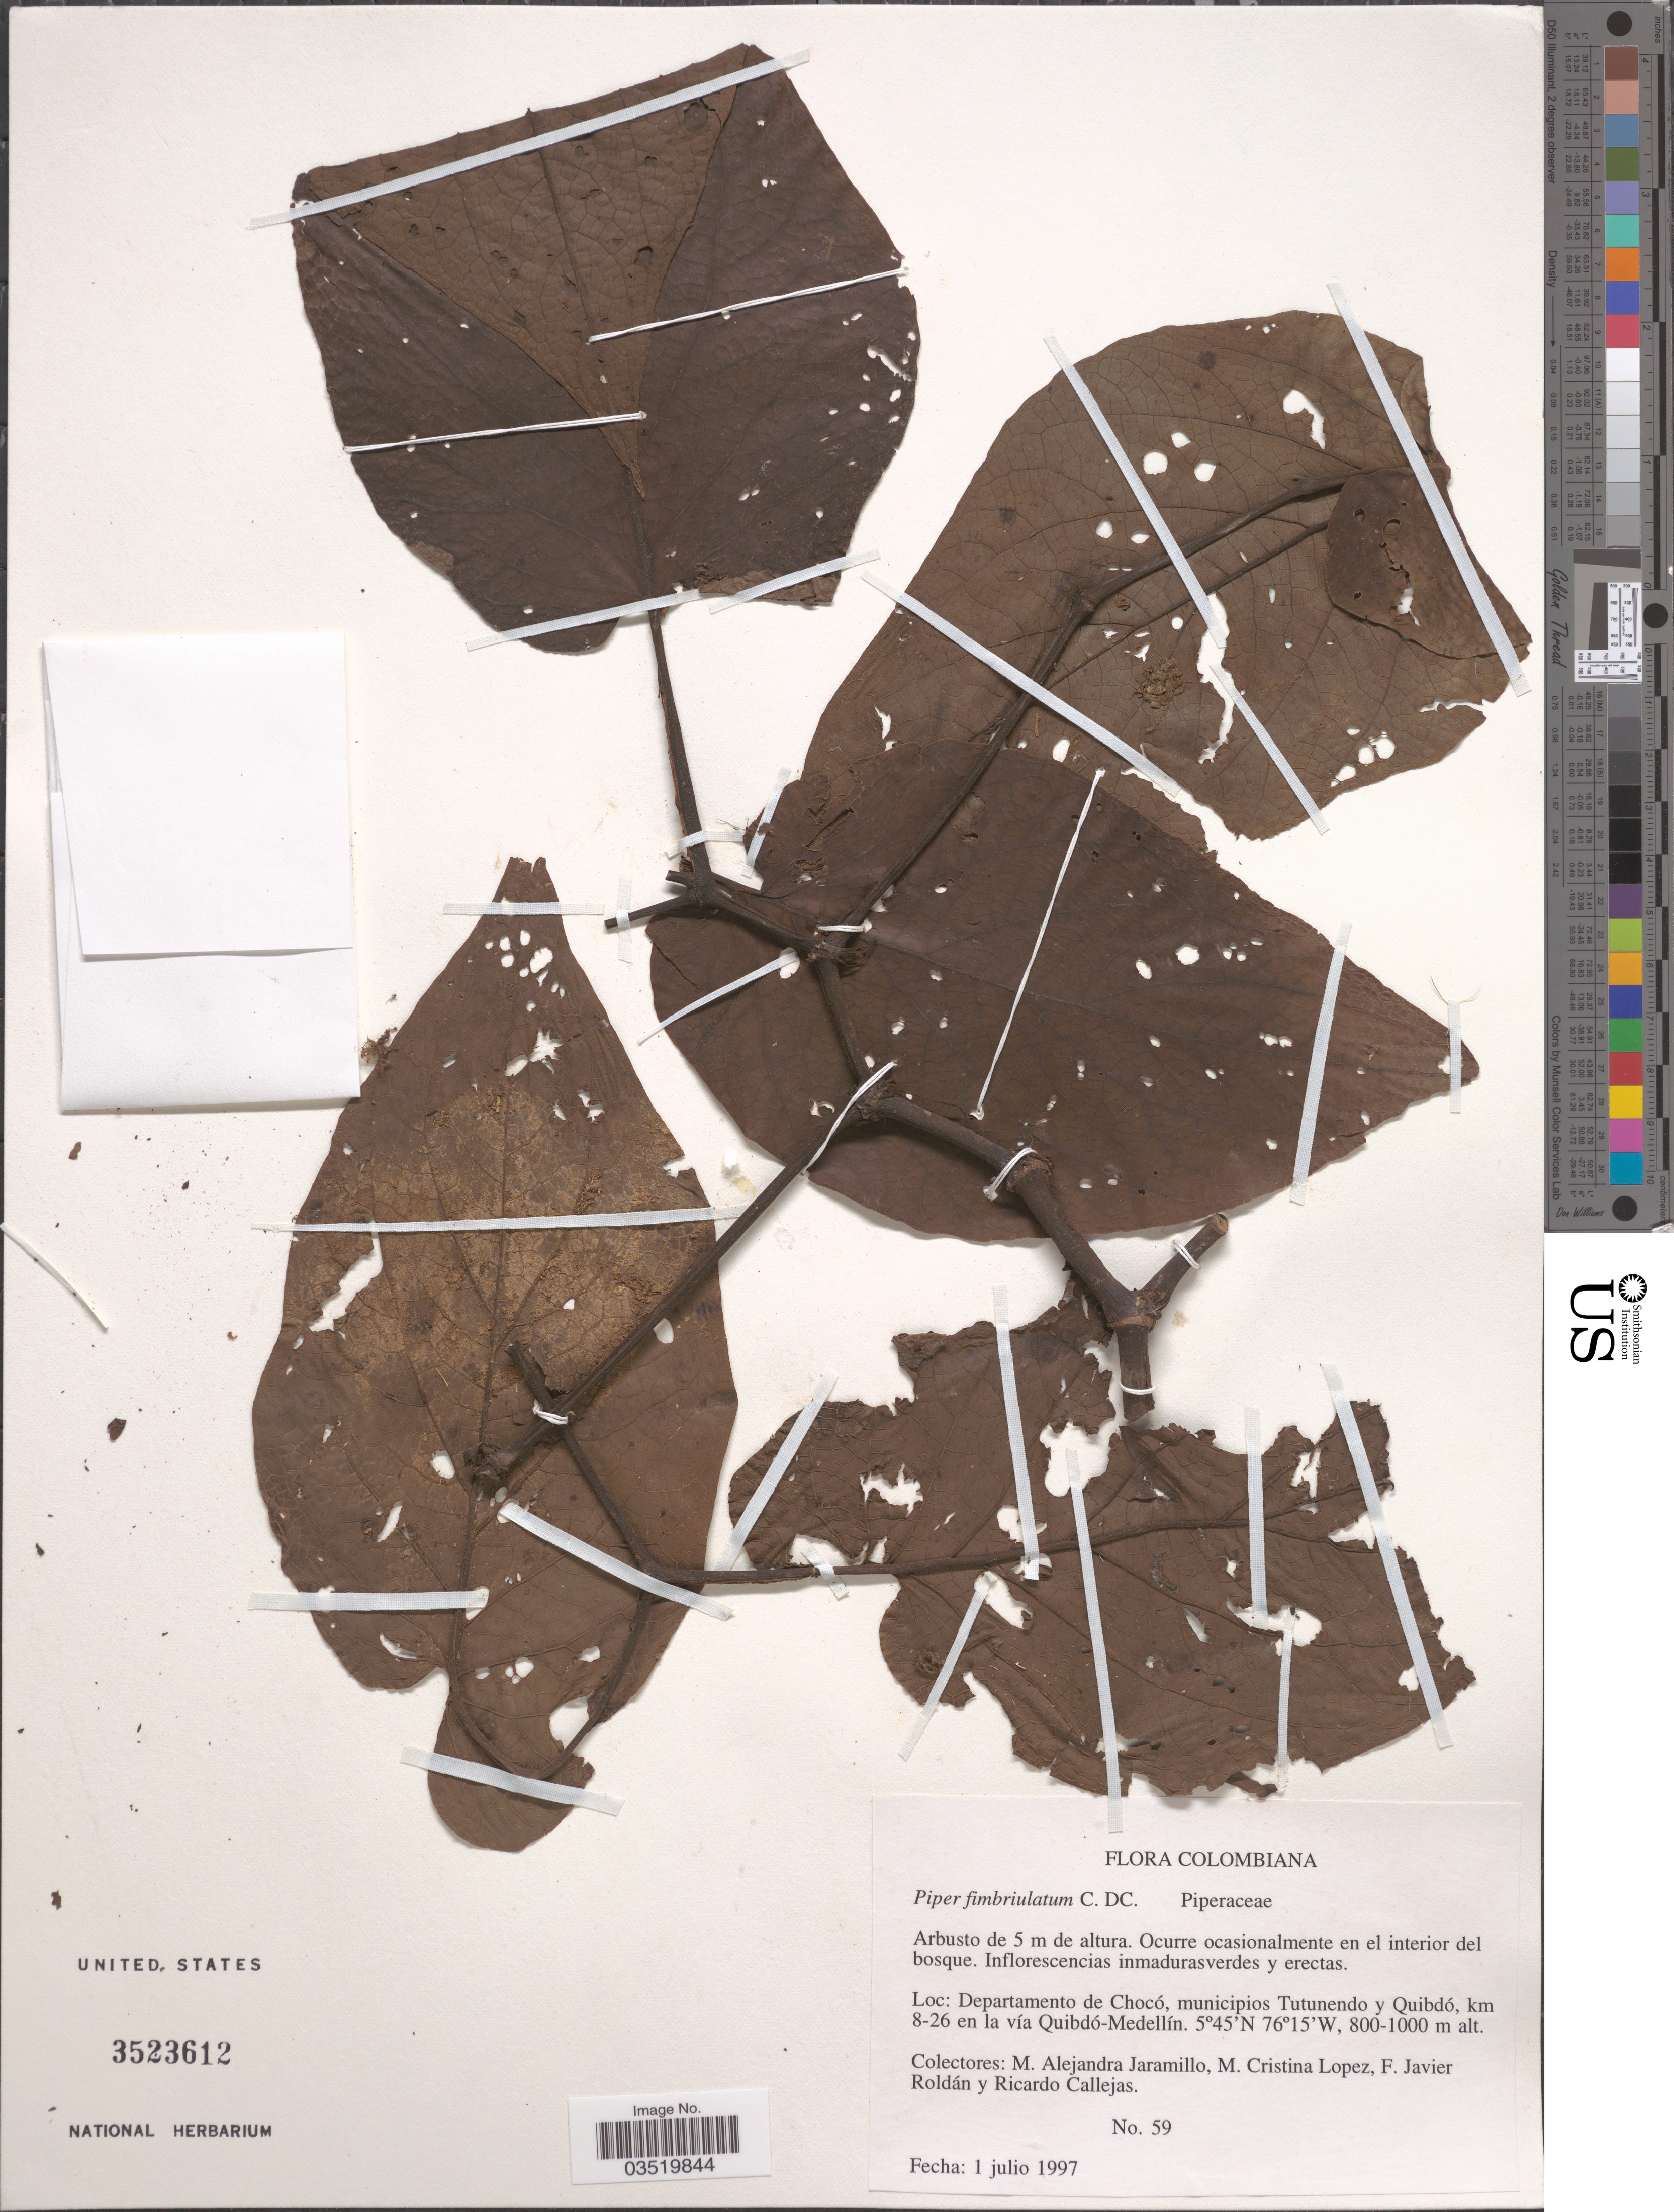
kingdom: Plantae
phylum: Tracheophyta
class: Magnoliopsida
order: Piperales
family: Piperaceae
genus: Piper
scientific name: Piper pseudofimbriulatum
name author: Trel.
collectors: M. A. Jaramillo, M. Lopez, F. J. Roldán & R. Callejas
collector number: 59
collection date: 1997-07-01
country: Colombia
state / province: Chocó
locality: Departamento de Chocó, municipios Tutunendo y Quibdó, km 8-26 en la vía Quibdó-Medellín.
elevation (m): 800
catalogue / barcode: US 3523612